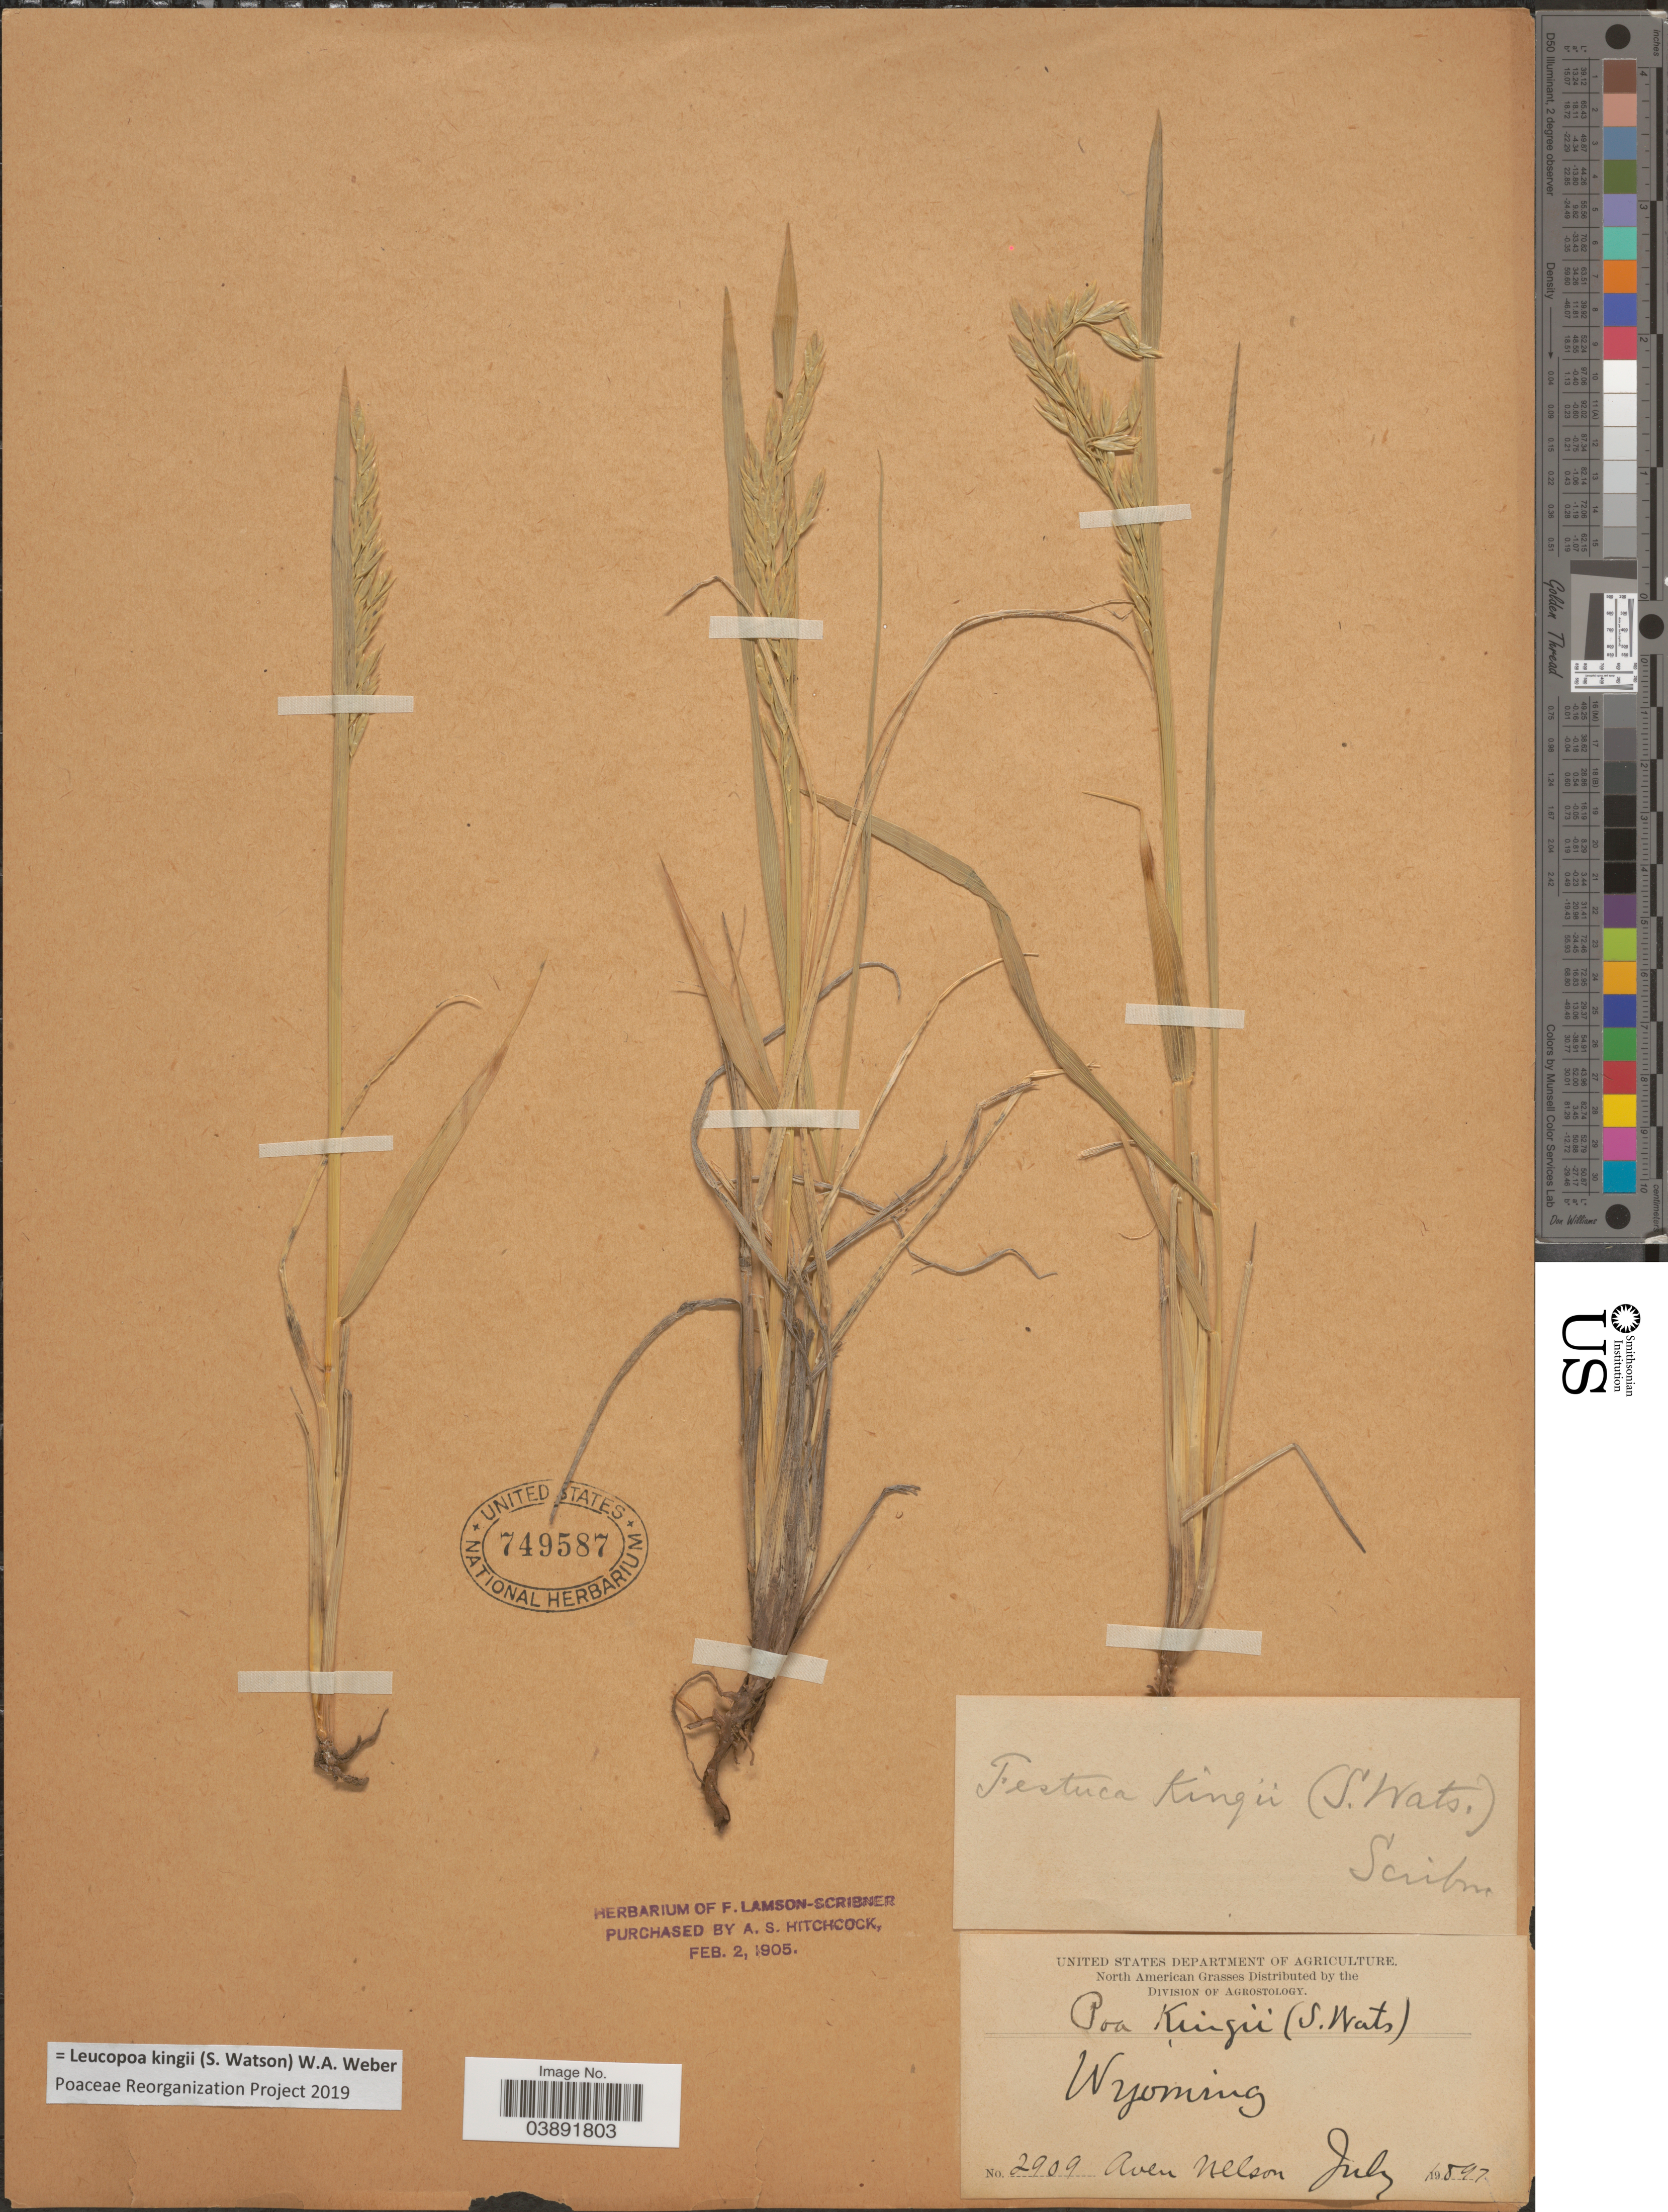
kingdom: Plantae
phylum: Tracheophyta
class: Liliopsida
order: Poales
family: Poaceae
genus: Hesperochloa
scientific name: Hesperochloa kingii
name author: (S. Watson) Rydb.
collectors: A. Nelson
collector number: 2909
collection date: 1897-07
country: United States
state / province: Wyoming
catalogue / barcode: US 749587